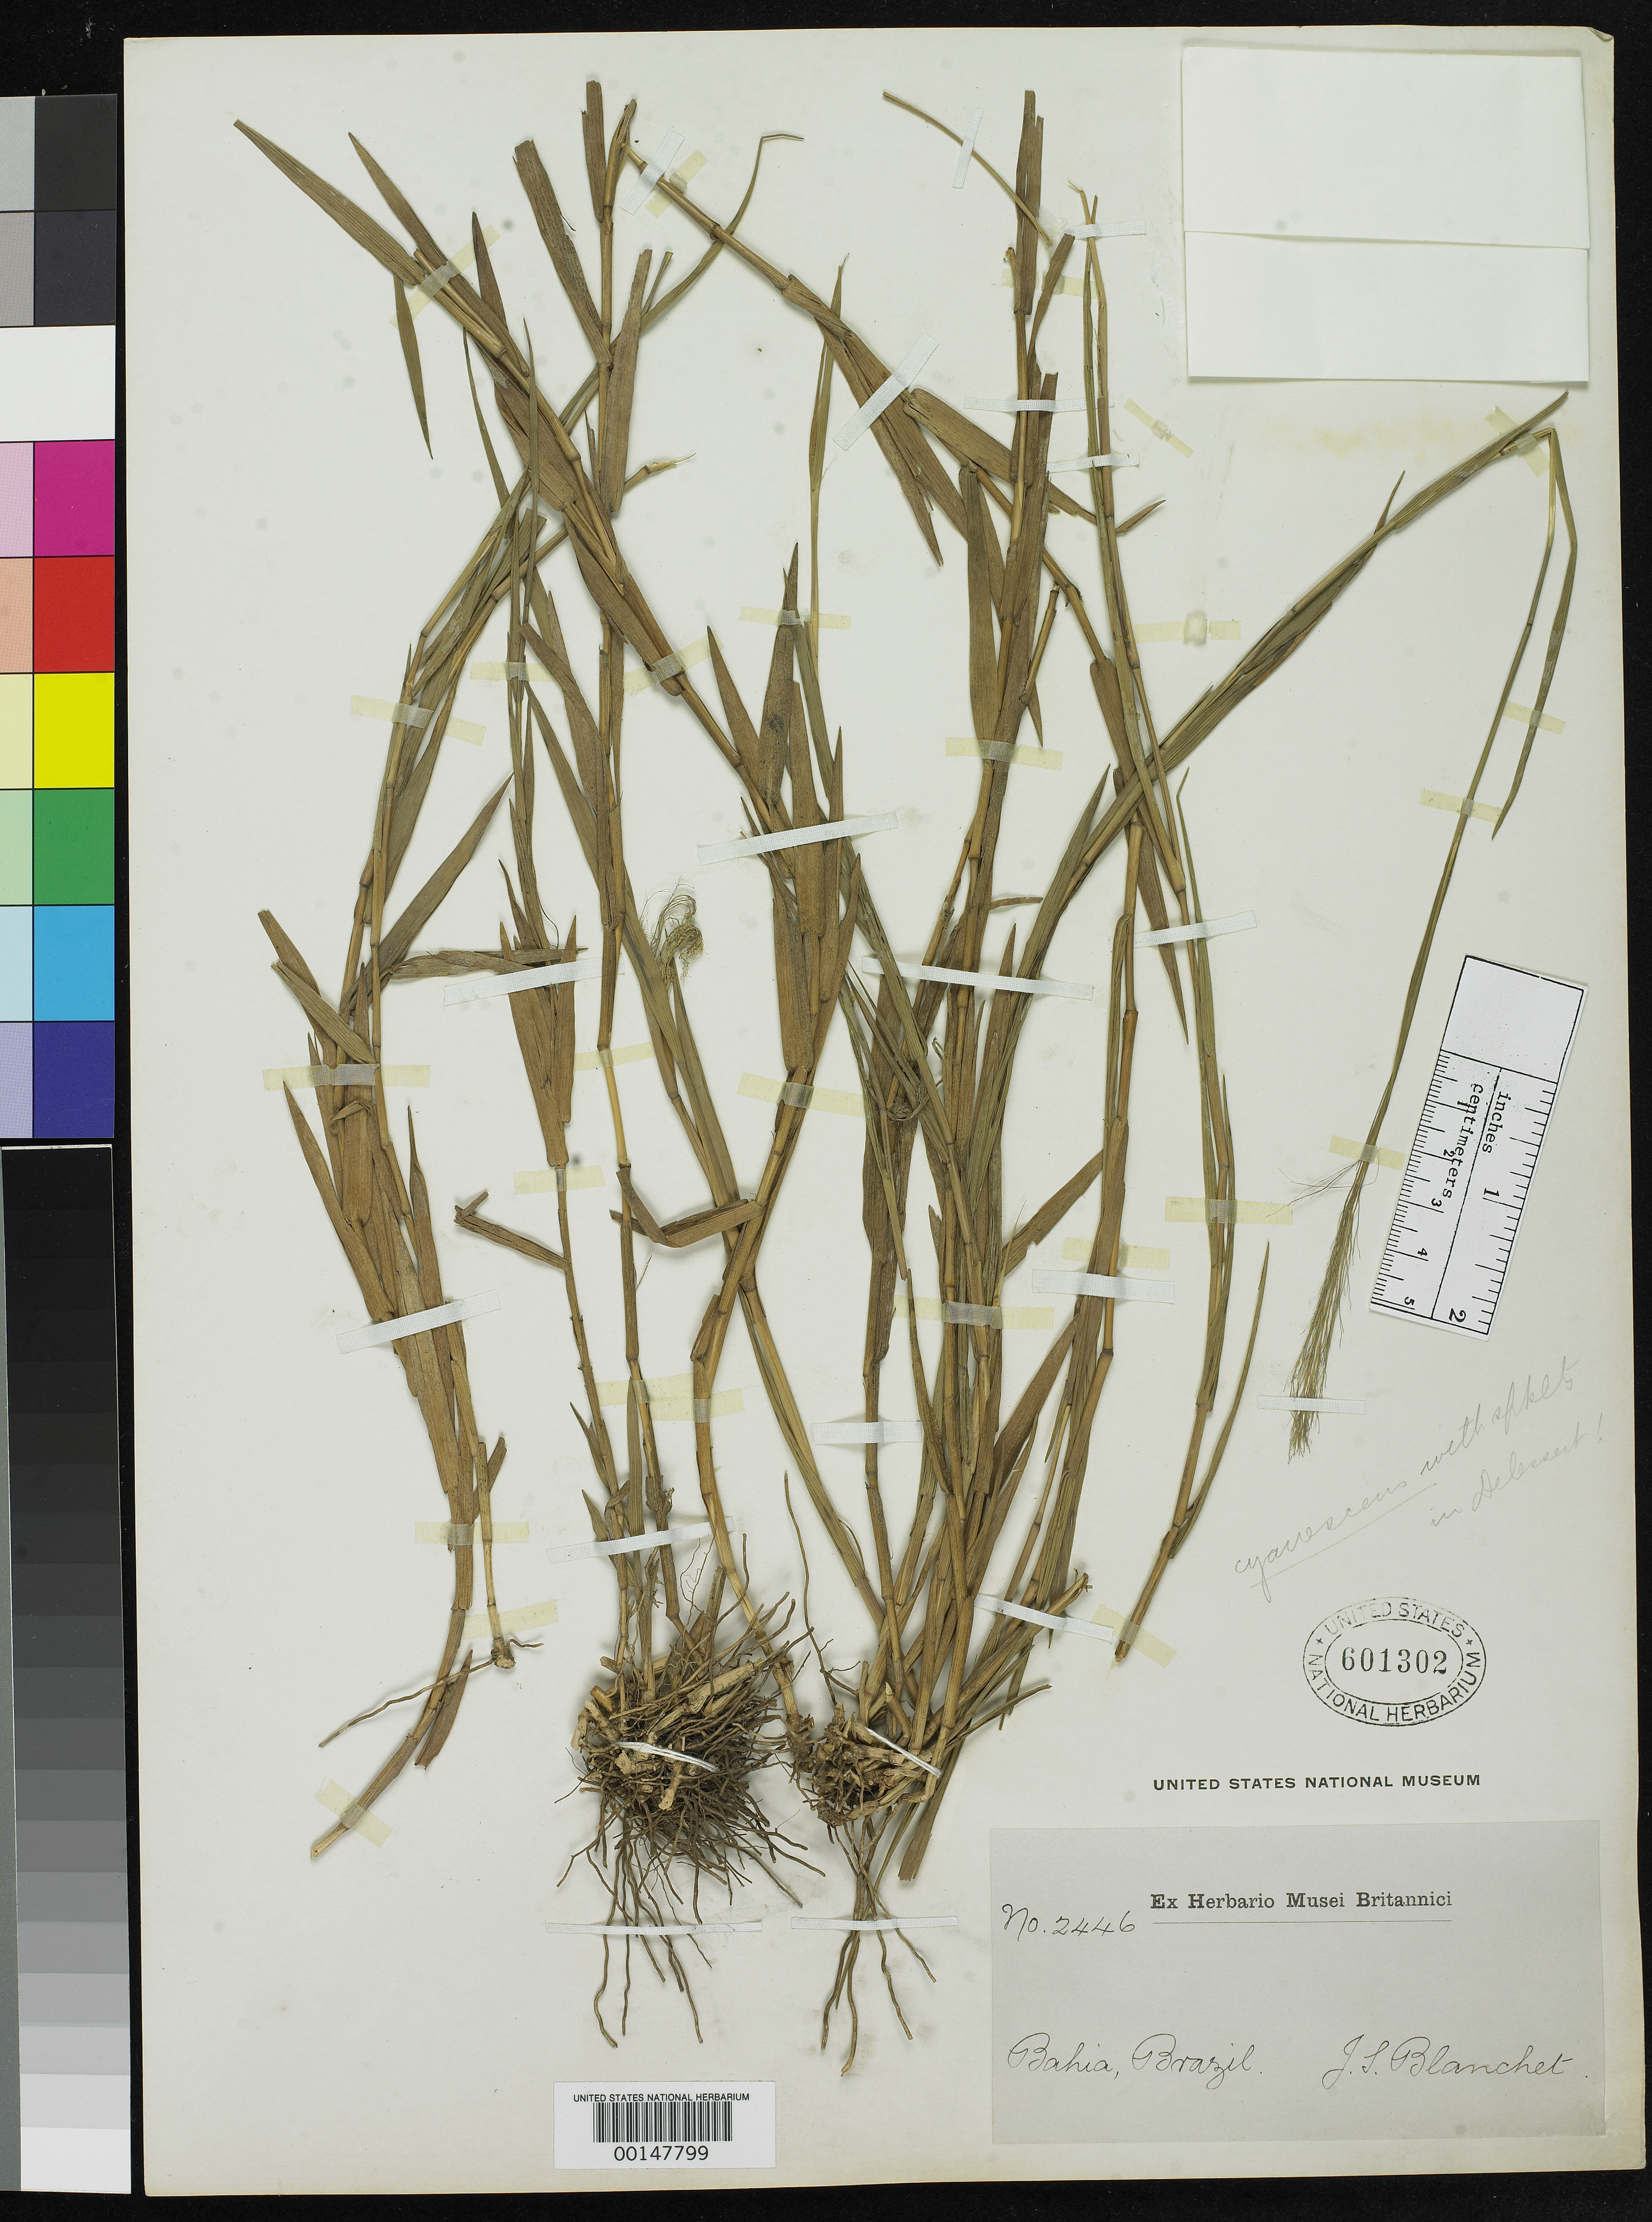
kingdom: Plantae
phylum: Tracheophyta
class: Liliopsida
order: Poales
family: Poaceae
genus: Panicum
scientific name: Panicum cyanescens var. rigidiusculum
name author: Döll in Mart.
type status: Syntype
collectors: J. Blanchet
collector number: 2446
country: Brazil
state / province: Bahia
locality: North of Esplanda city on road to Jaquera.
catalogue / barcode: US 601302